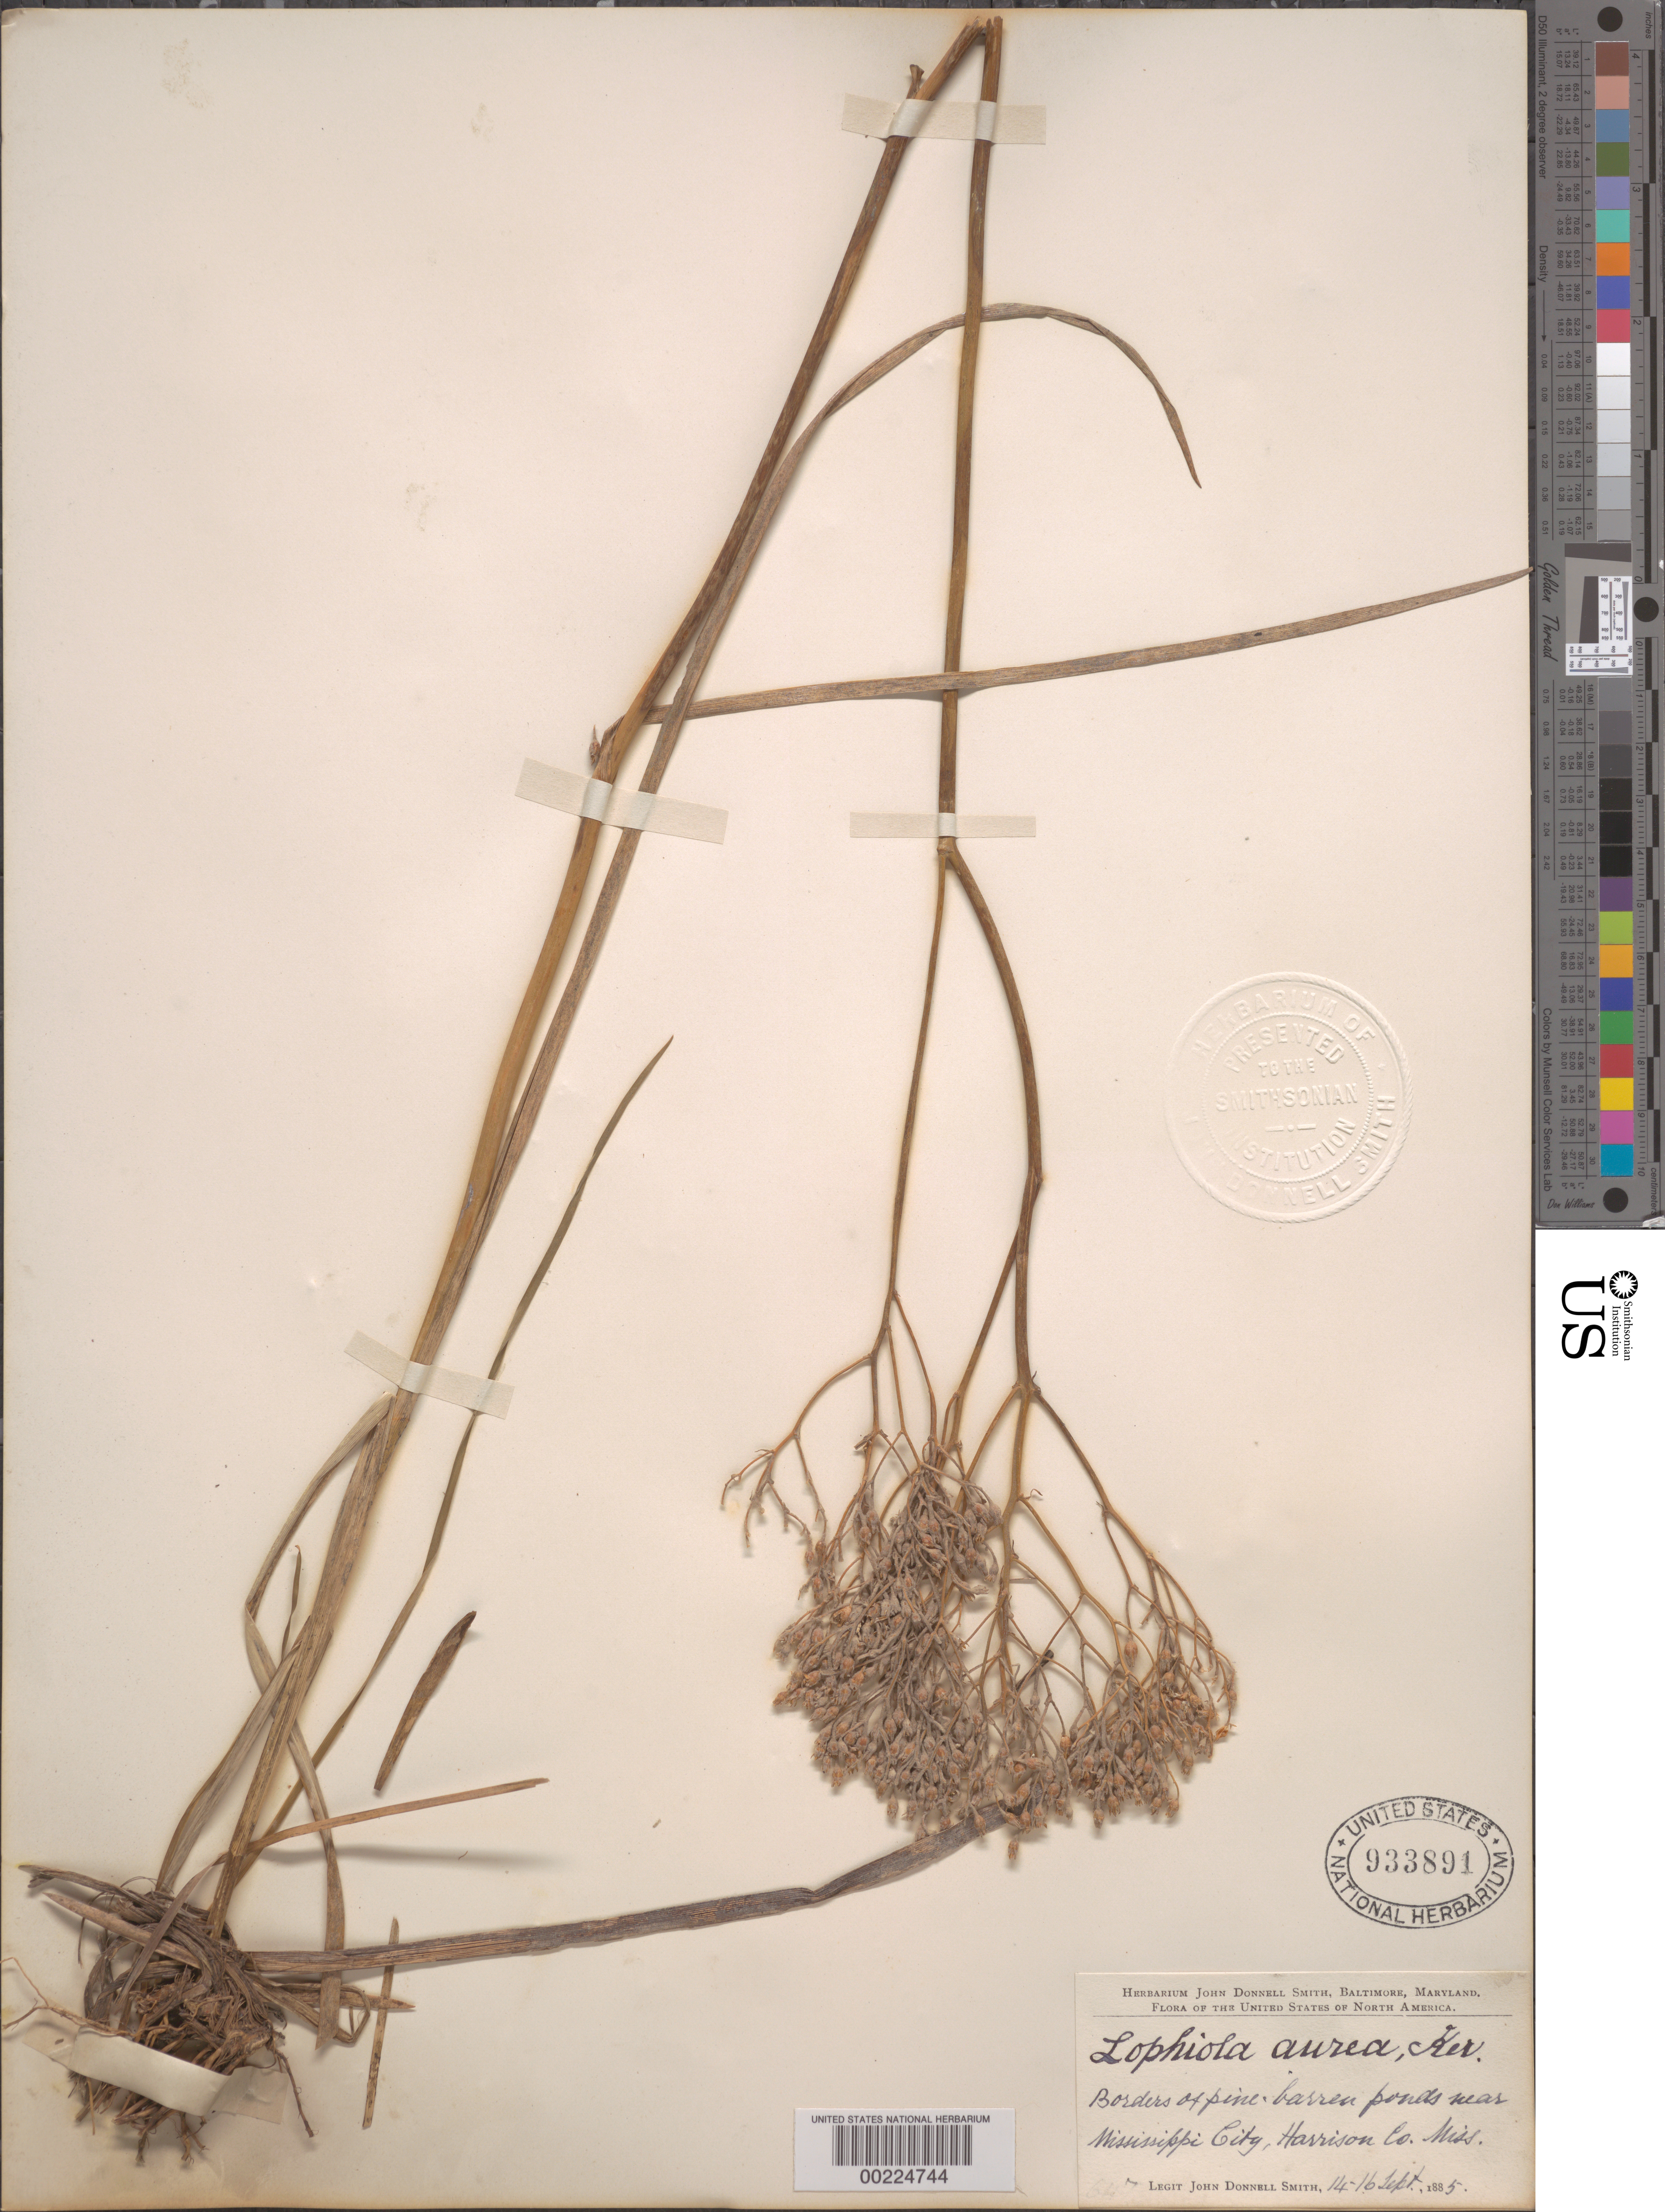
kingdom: Plantae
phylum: Tracheophyta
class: Liliopsida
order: Dioscoreales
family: Nartheciaceae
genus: Lophiola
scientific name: Lophiola aurea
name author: Ker Gawl.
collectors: J. Donnell Smith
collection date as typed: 14 Sep 1885 to 16 Sep 1885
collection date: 1885-09-14/1885-09-16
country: United States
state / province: Mississippi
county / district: Harrison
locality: Near mississippi city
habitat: Borders of pine barren ponds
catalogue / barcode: US 933891